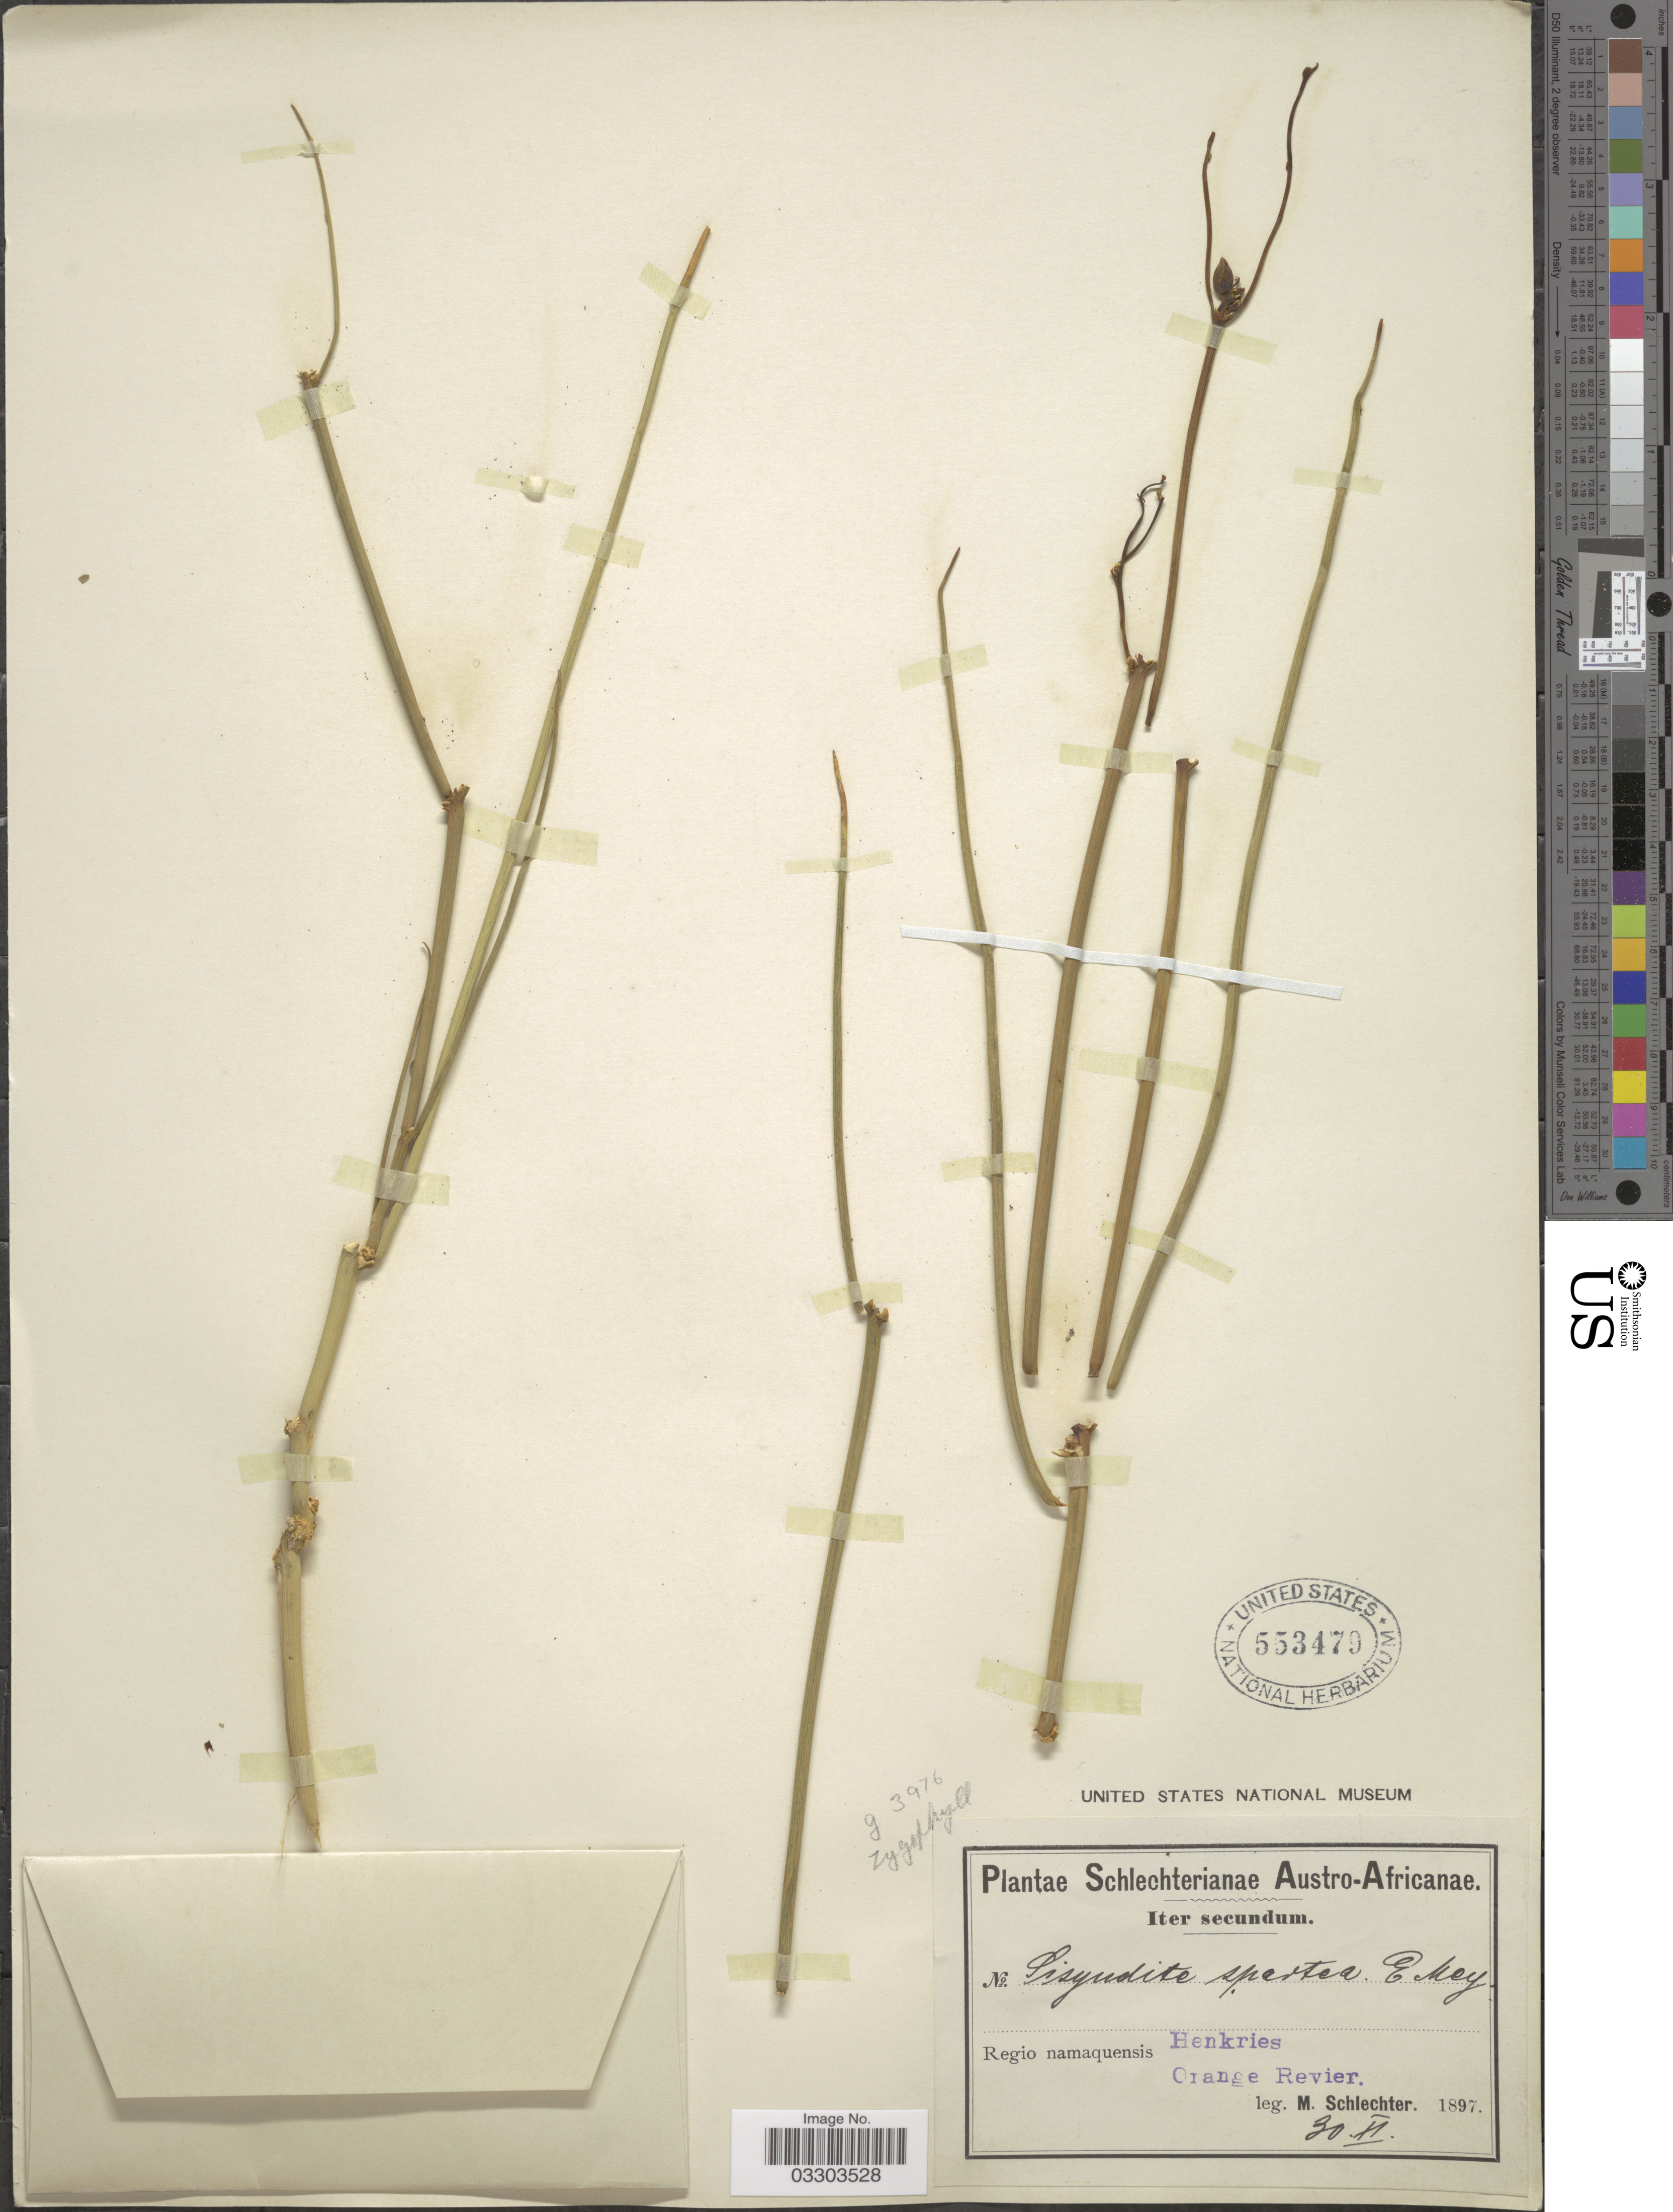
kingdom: Plantae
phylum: Tracheophyta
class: Magnoliopsida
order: Zygophyllales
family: Zygophyllaceae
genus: Sisyndite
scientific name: Sisyndite spartea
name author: E. Mey. ex Sond.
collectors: M. Schlechter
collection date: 1897-11-30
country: South Africa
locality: Austro-Africanae. Regio namaquensis. Henkries. Orange Revier.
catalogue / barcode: US 553479